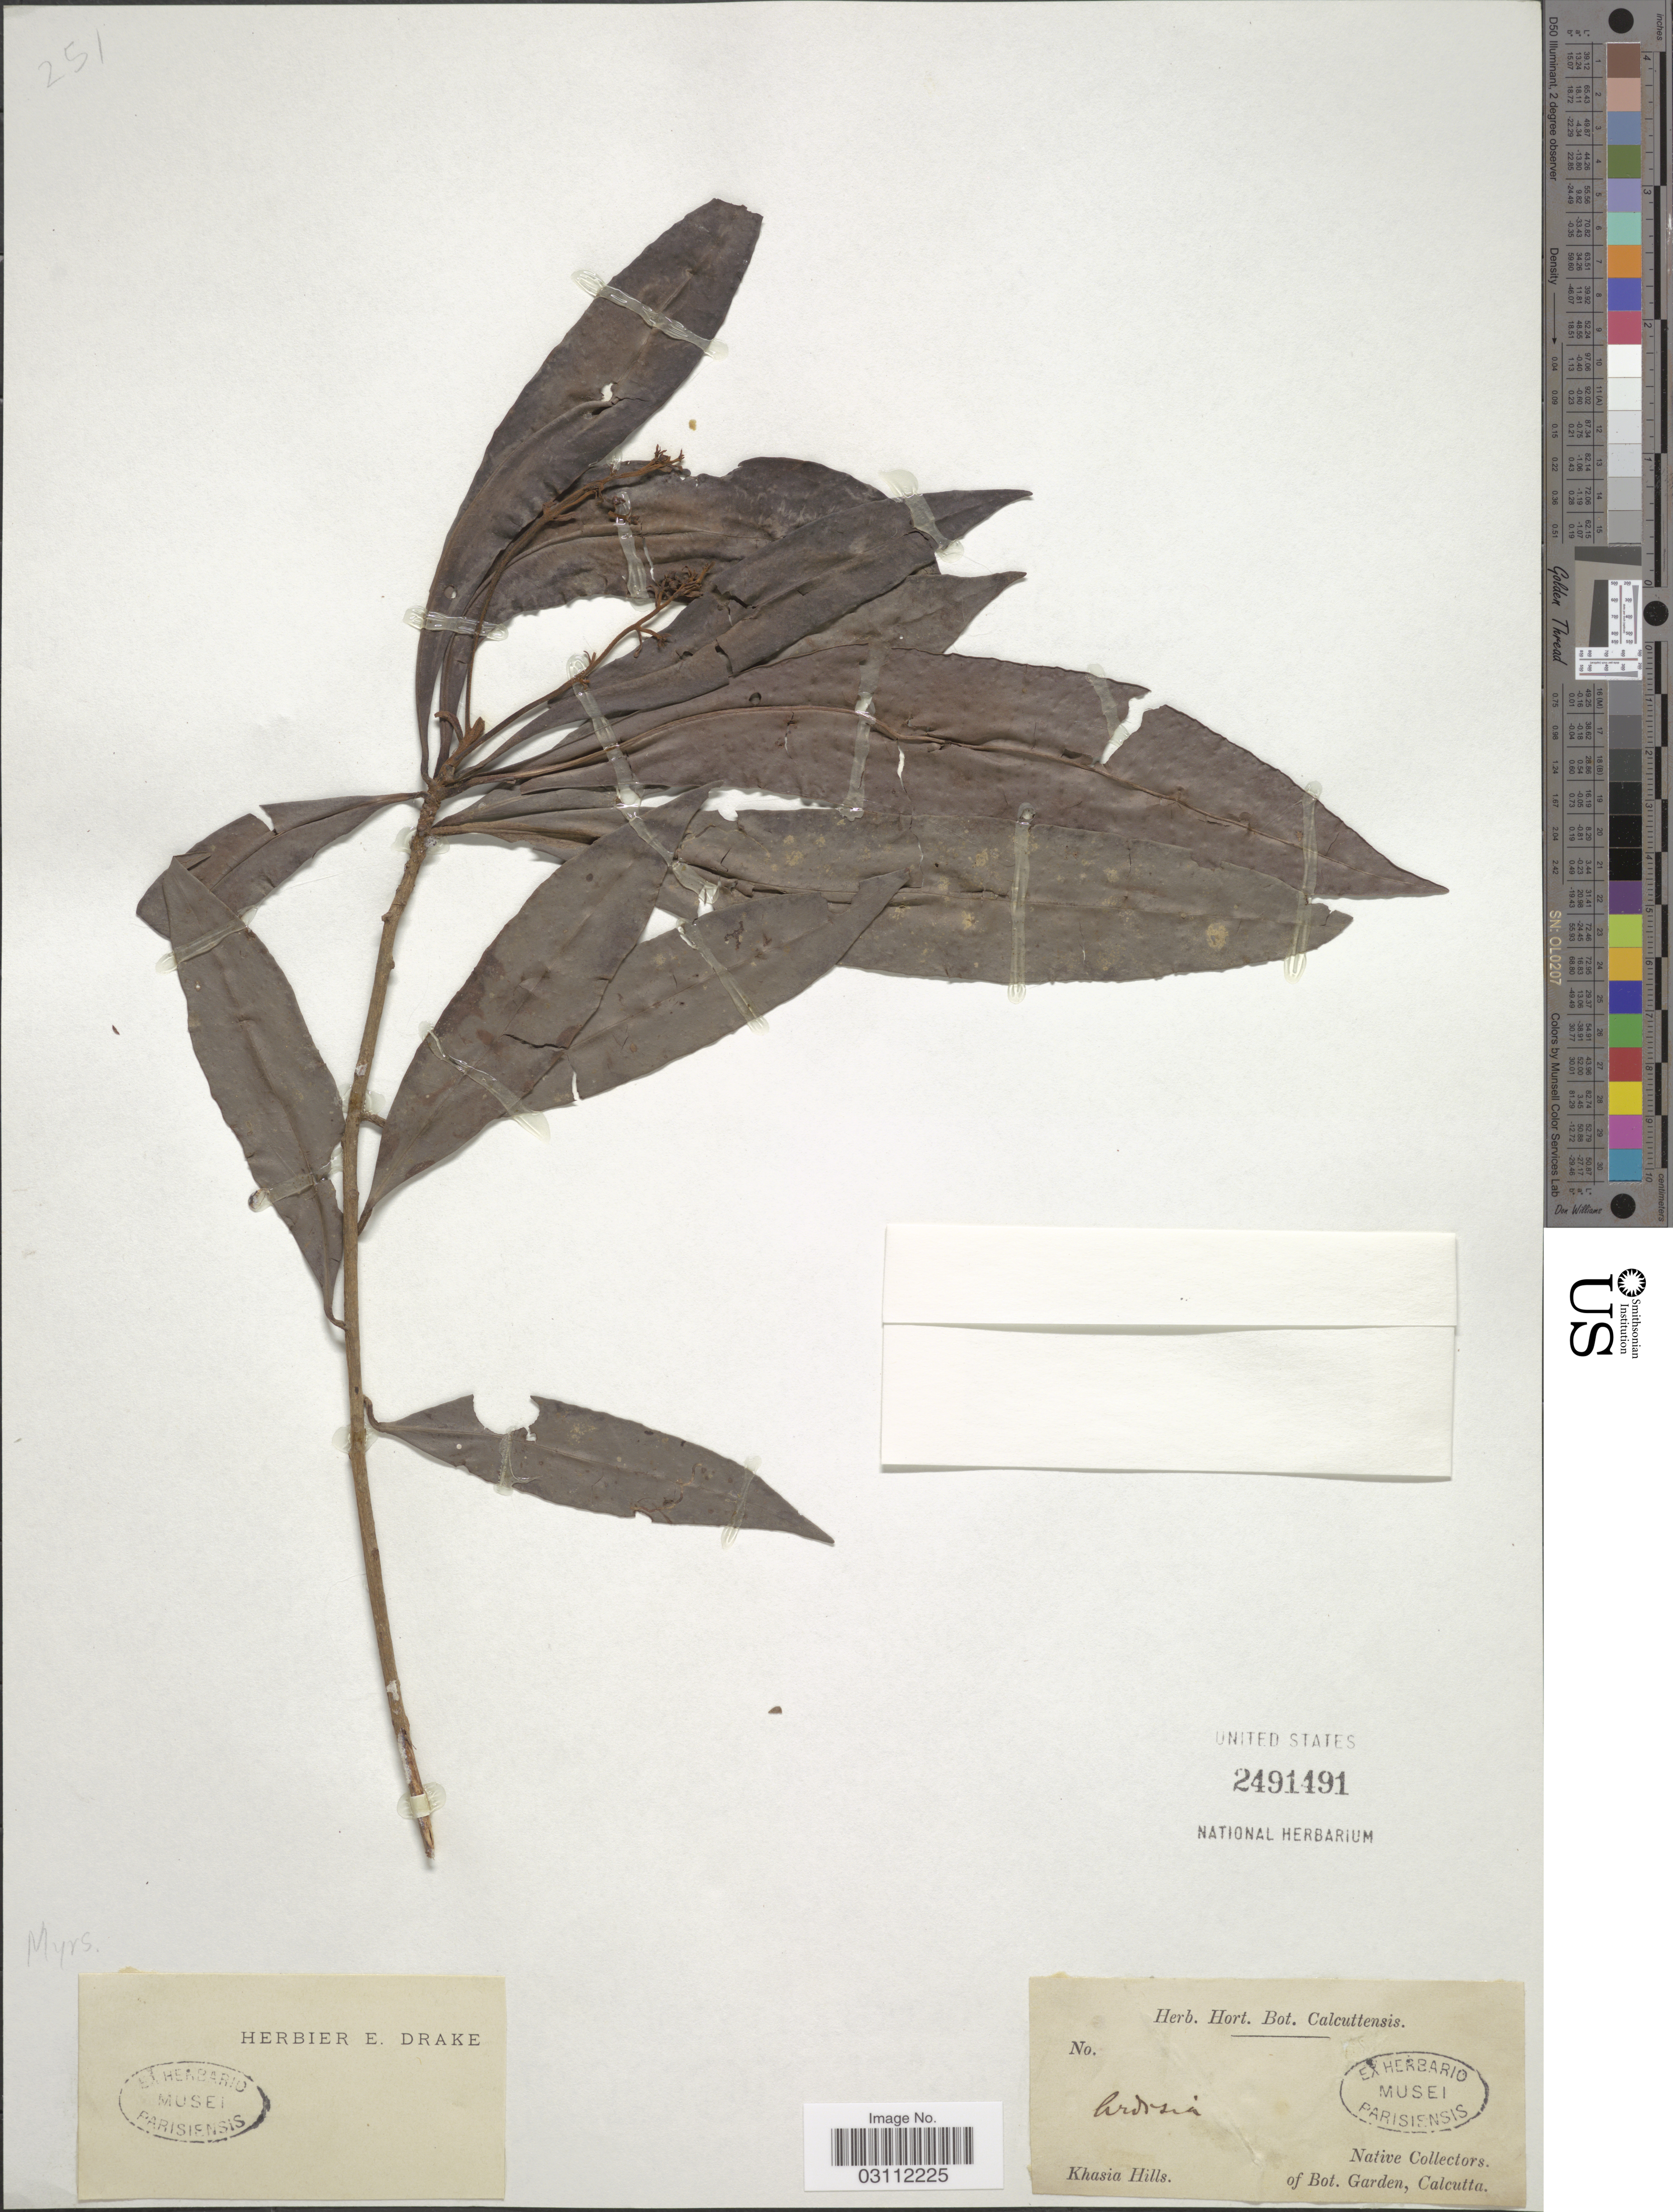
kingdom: Plantae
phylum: Tracheophyta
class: Magnoliopsida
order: Ericales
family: Primulaceae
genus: Ardisia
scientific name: Ardisia sp.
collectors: Native collectors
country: India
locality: Khasia Hills.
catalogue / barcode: US 2491491